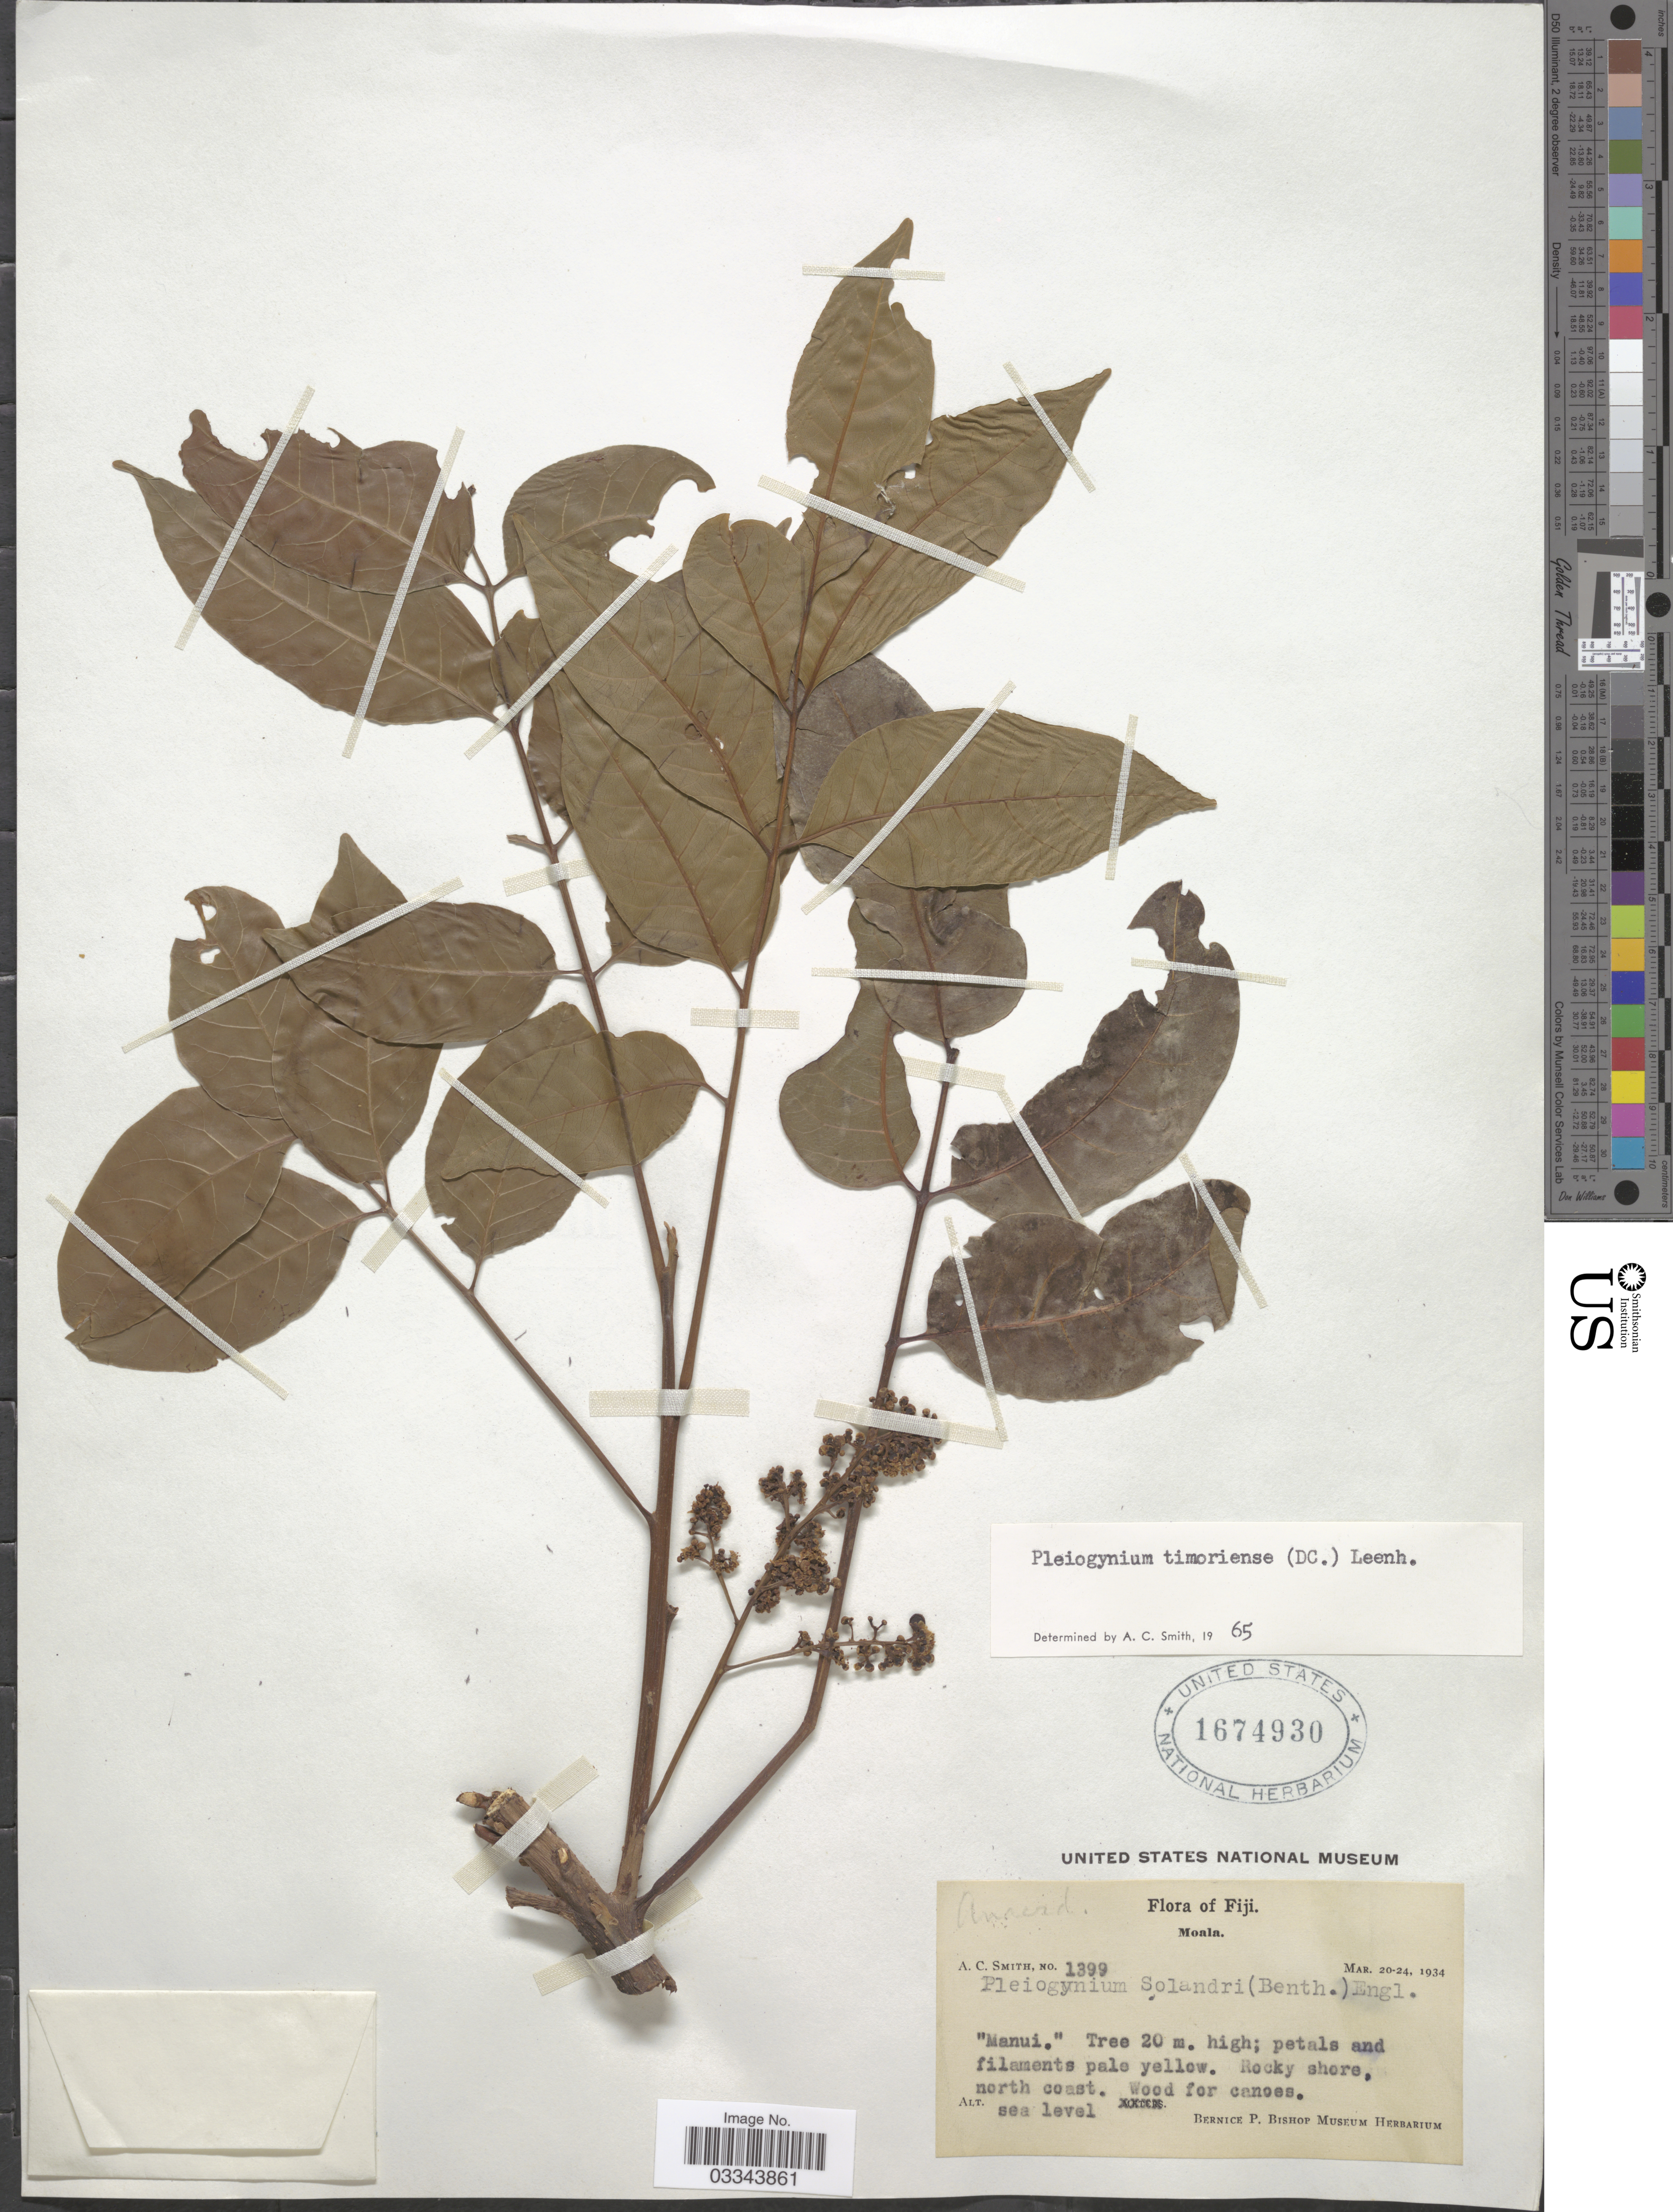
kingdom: Plantae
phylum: Tracheophyta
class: Magnoliopsida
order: Sapindales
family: Anacardiaceae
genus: Pleiogynium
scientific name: Pleiogynium timoriense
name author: (A. DC.) Leenh.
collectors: A. C. Smith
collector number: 1399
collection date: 1934-03-20/1934-03-24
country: Fiji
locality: Moala.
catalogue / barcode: US 1674930